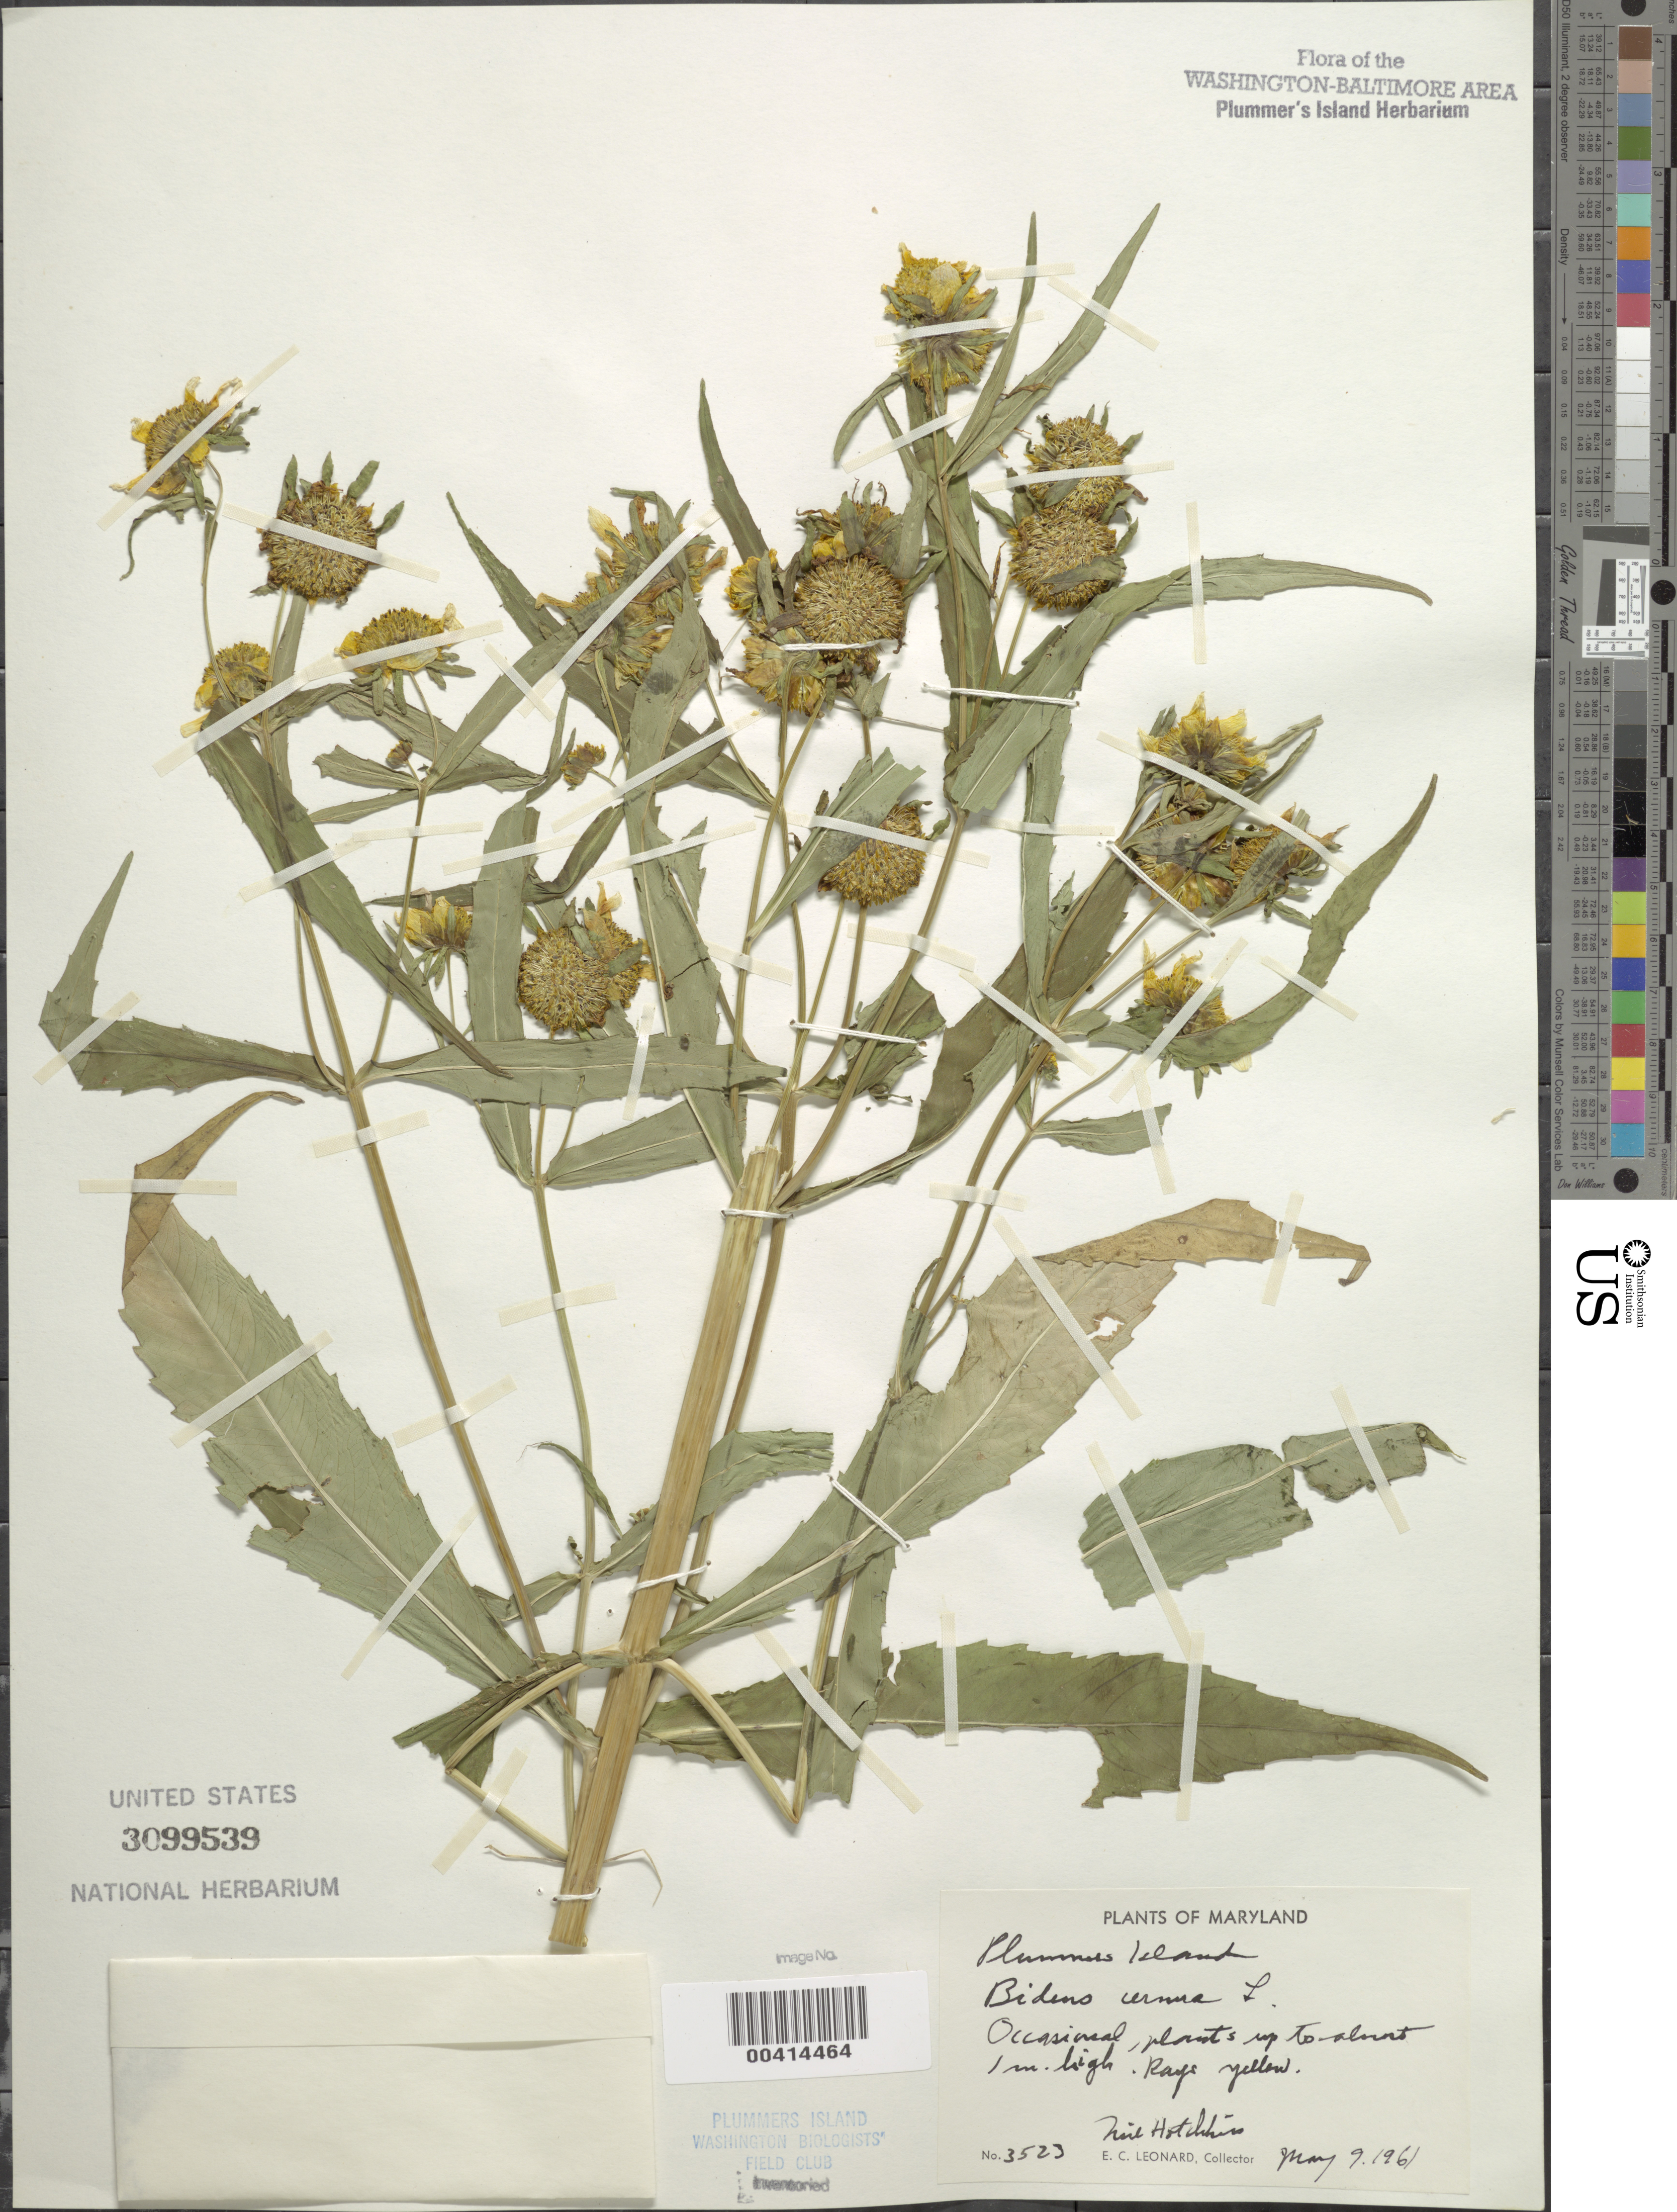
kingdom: Plantae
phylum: Tracheophyta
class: Magnoliopsida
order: Asterales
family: Asteraceae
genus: Bidens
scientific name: Bidens cernua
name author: L.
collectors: E. C. Leonard & N. Hotchkiss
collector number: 3353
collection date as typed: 27 Sep 1960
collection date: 1960-09-27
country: United States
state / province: Maryland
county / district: Montgomery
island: Plummers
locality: Plummer's Island; boat landing C. & O. Canal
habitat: Sandy loamy river bank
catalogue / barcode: US 3099539